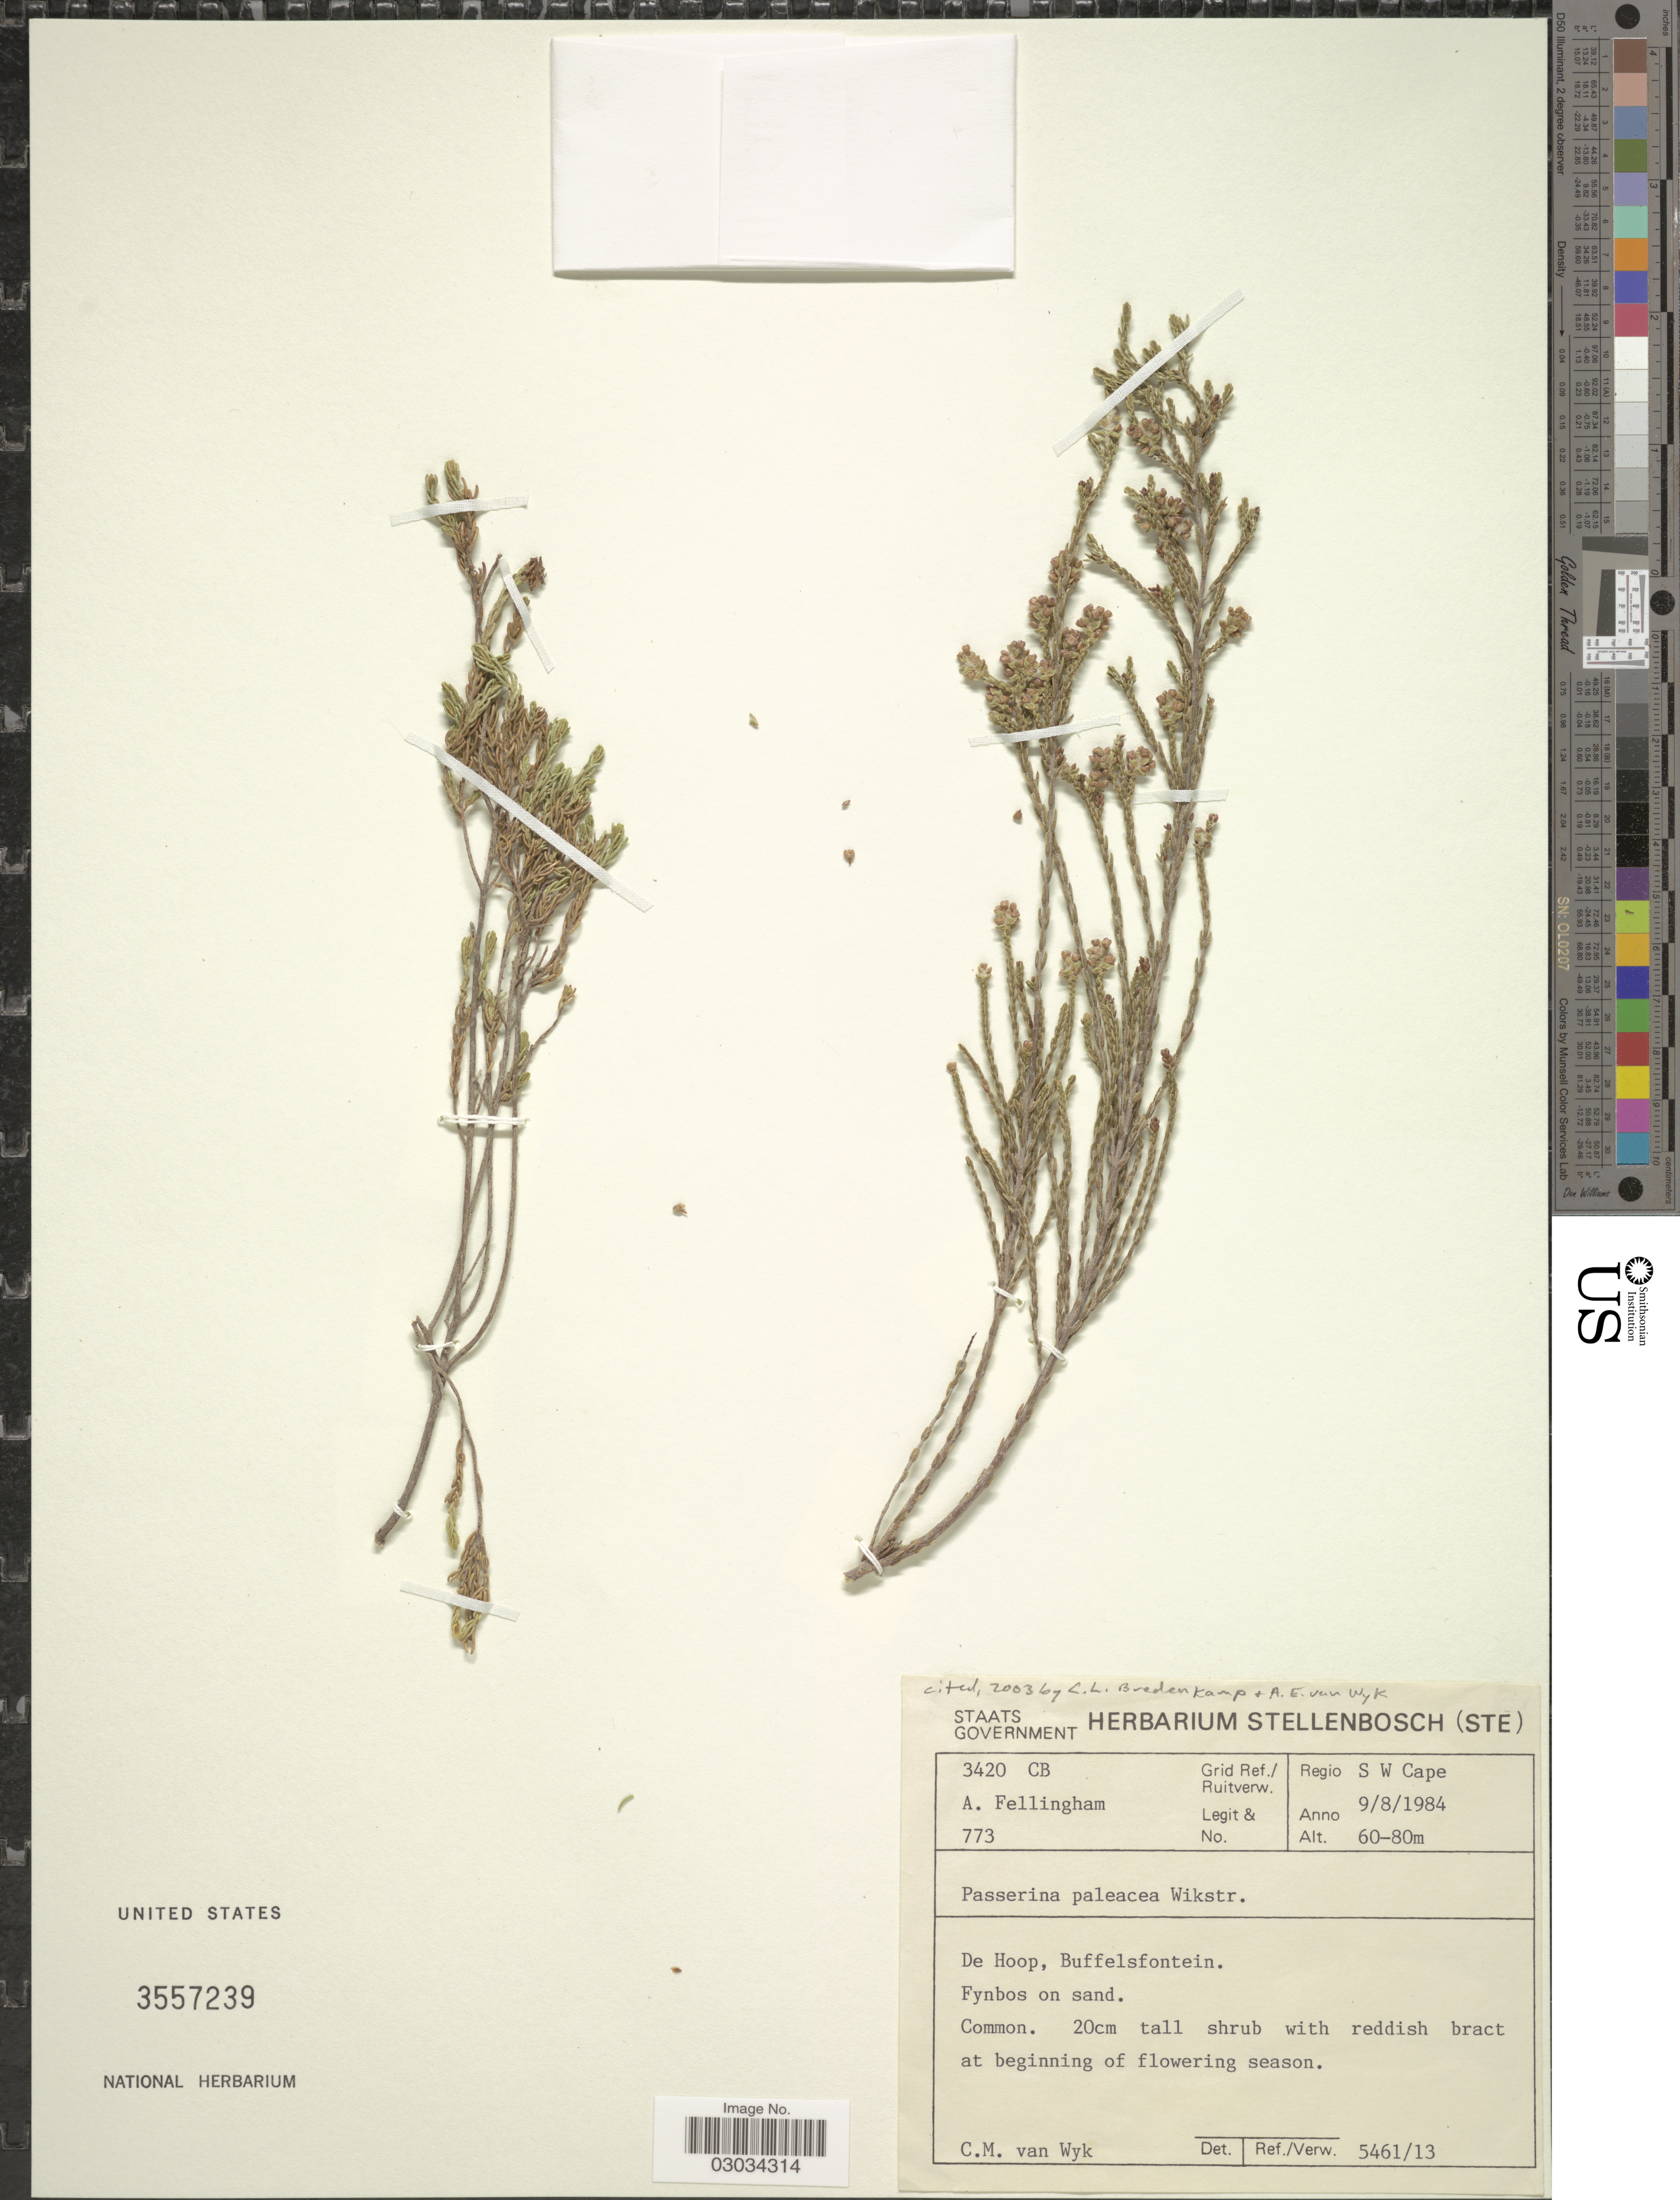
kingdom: Plantae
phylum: Tracheophyta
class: Magnoliopsida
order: Malvales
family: Thymelaeaceae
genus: Passerina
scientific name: Passerina paleacea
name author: Wikstr.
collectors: A. Fellingham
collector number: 773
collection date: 1984-08-09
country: South Africa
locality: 3420 CB Grid Ref./ Ruitverw. Regio S W Cape. De Hoop, Buffelsfontein.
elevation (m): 60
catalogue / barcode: US 3557239